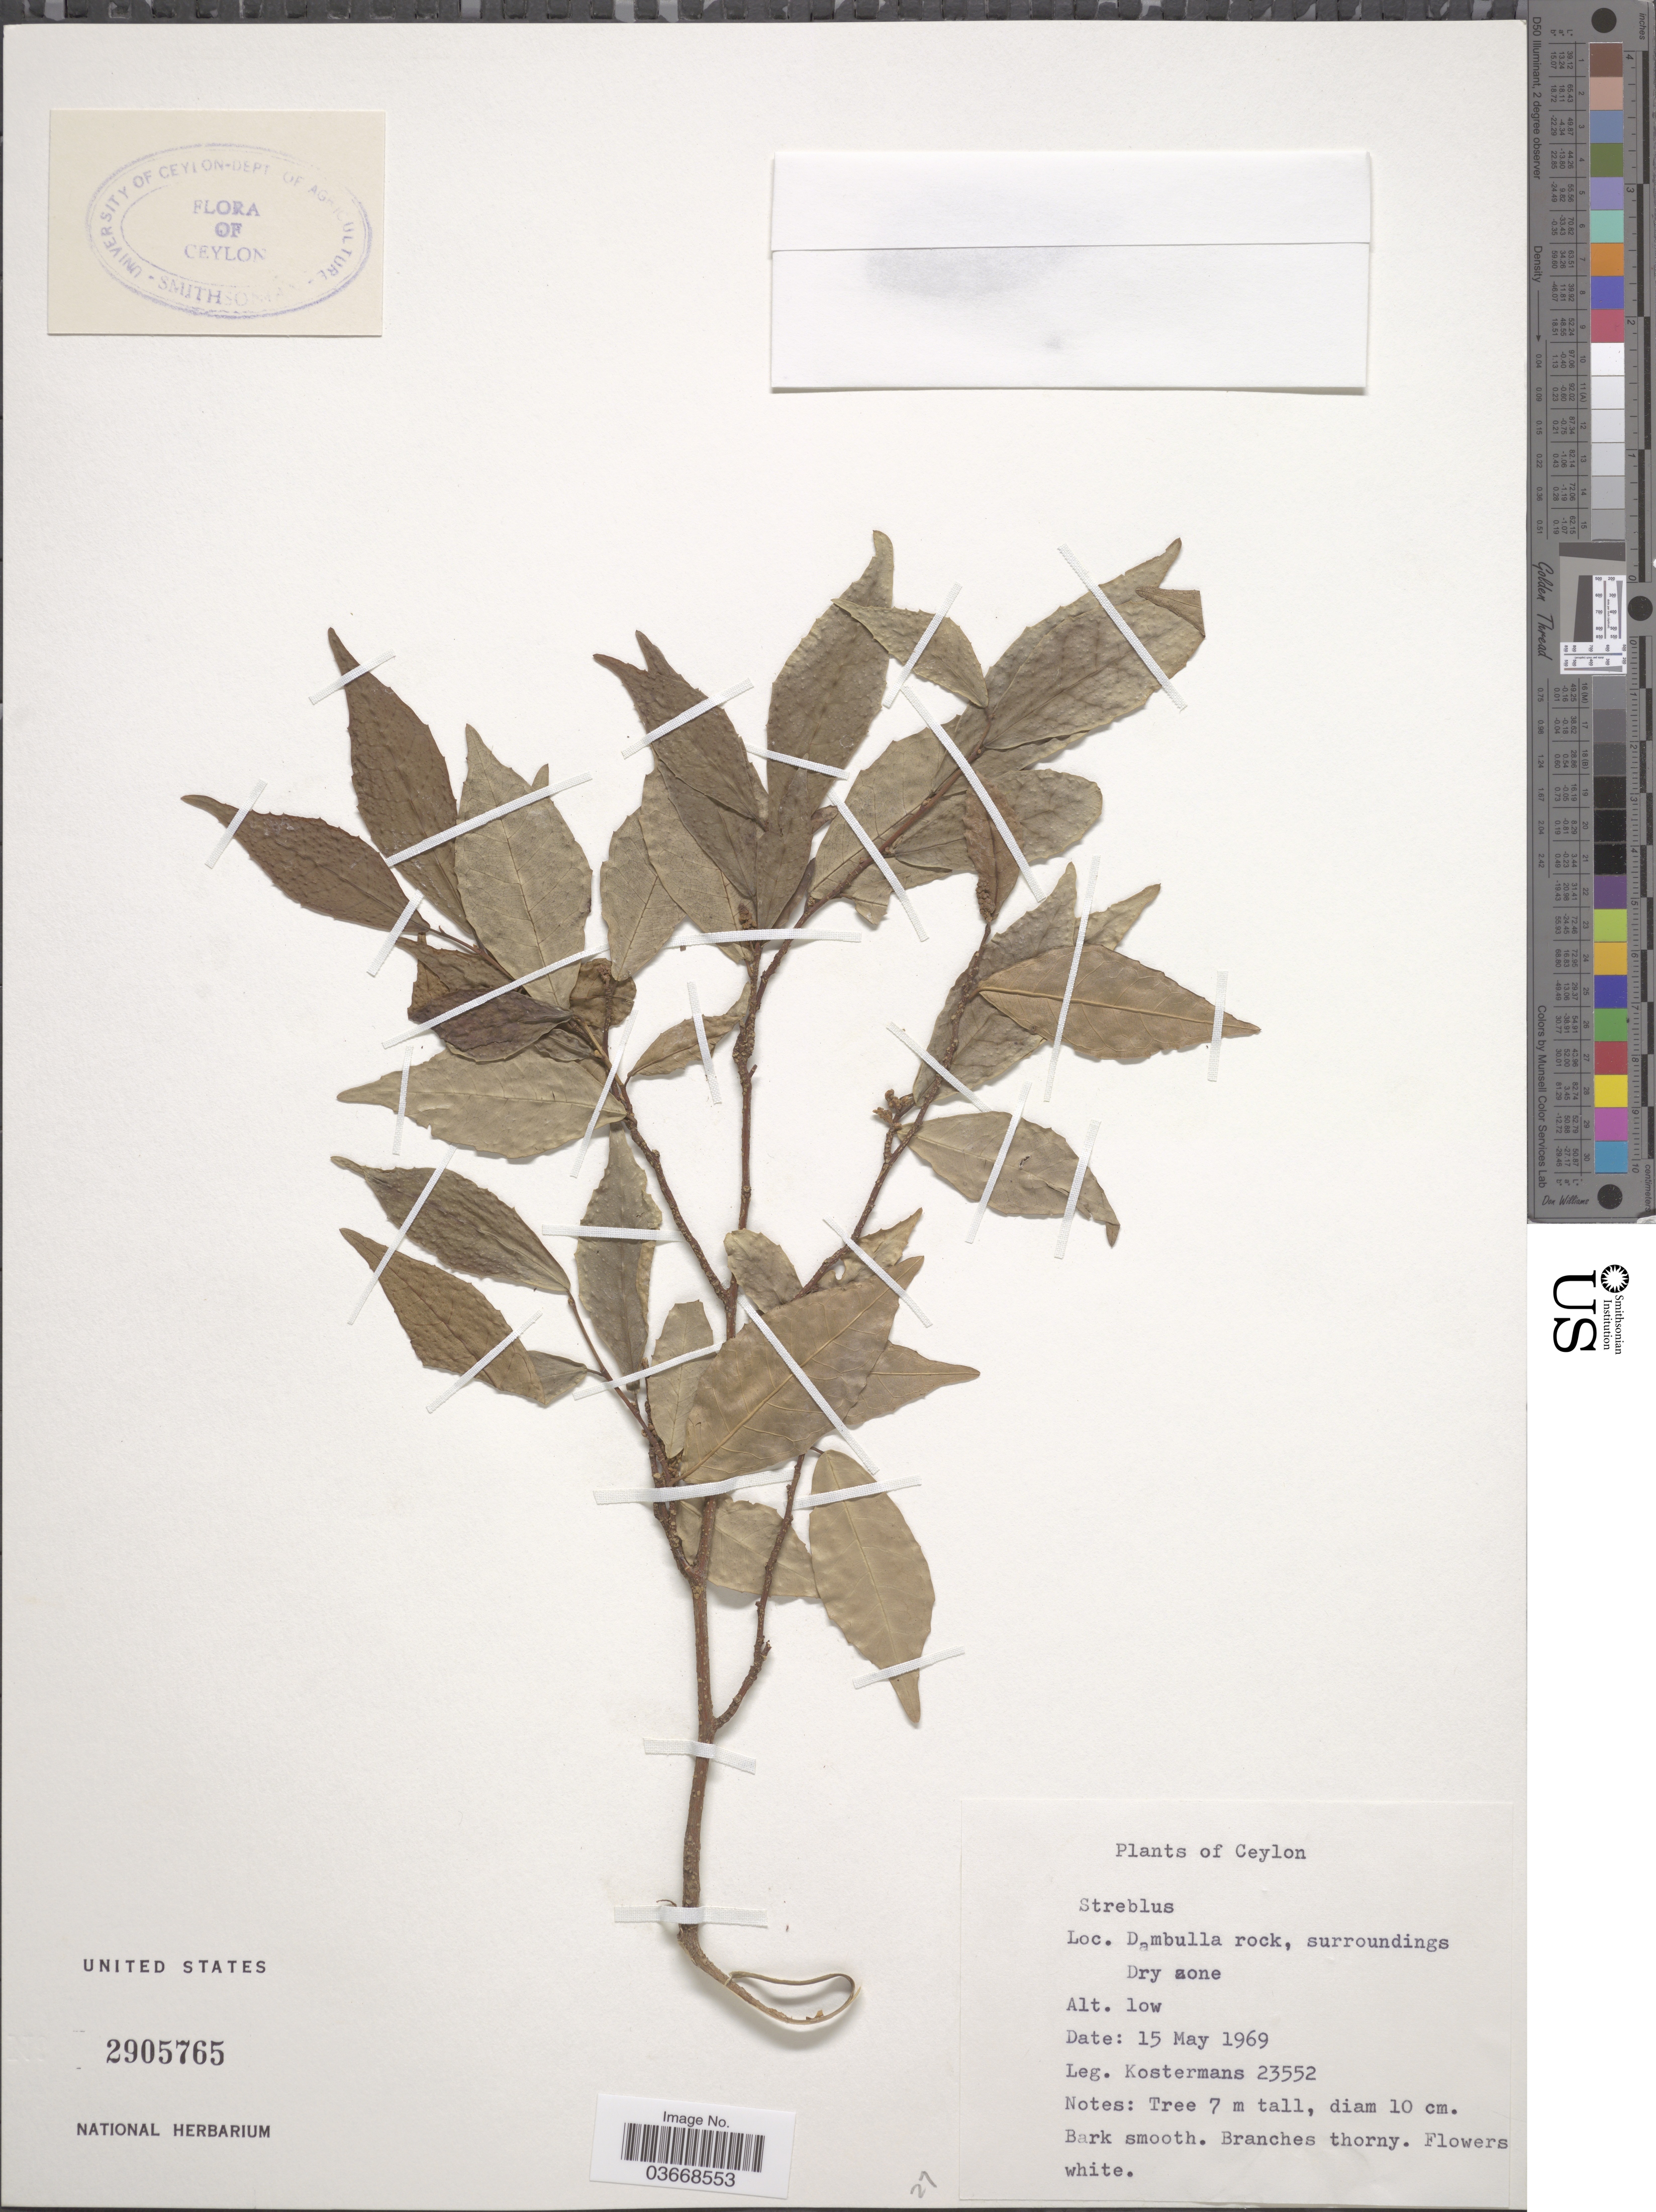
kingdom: Plantae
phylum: Tracheophyta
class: Magnoliopsida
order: Rosales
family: Moraceae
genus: Taxotrophis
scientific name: Taxotrophis zeylanica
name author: (Thwaites) Thwaites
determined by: Nicolson, Alice C.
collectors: Kostermans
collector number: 23552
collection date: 1969-05-15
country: Sri Lanka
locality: Ceylon. Dambulla rock, surroundings.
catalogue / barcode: US 2905765